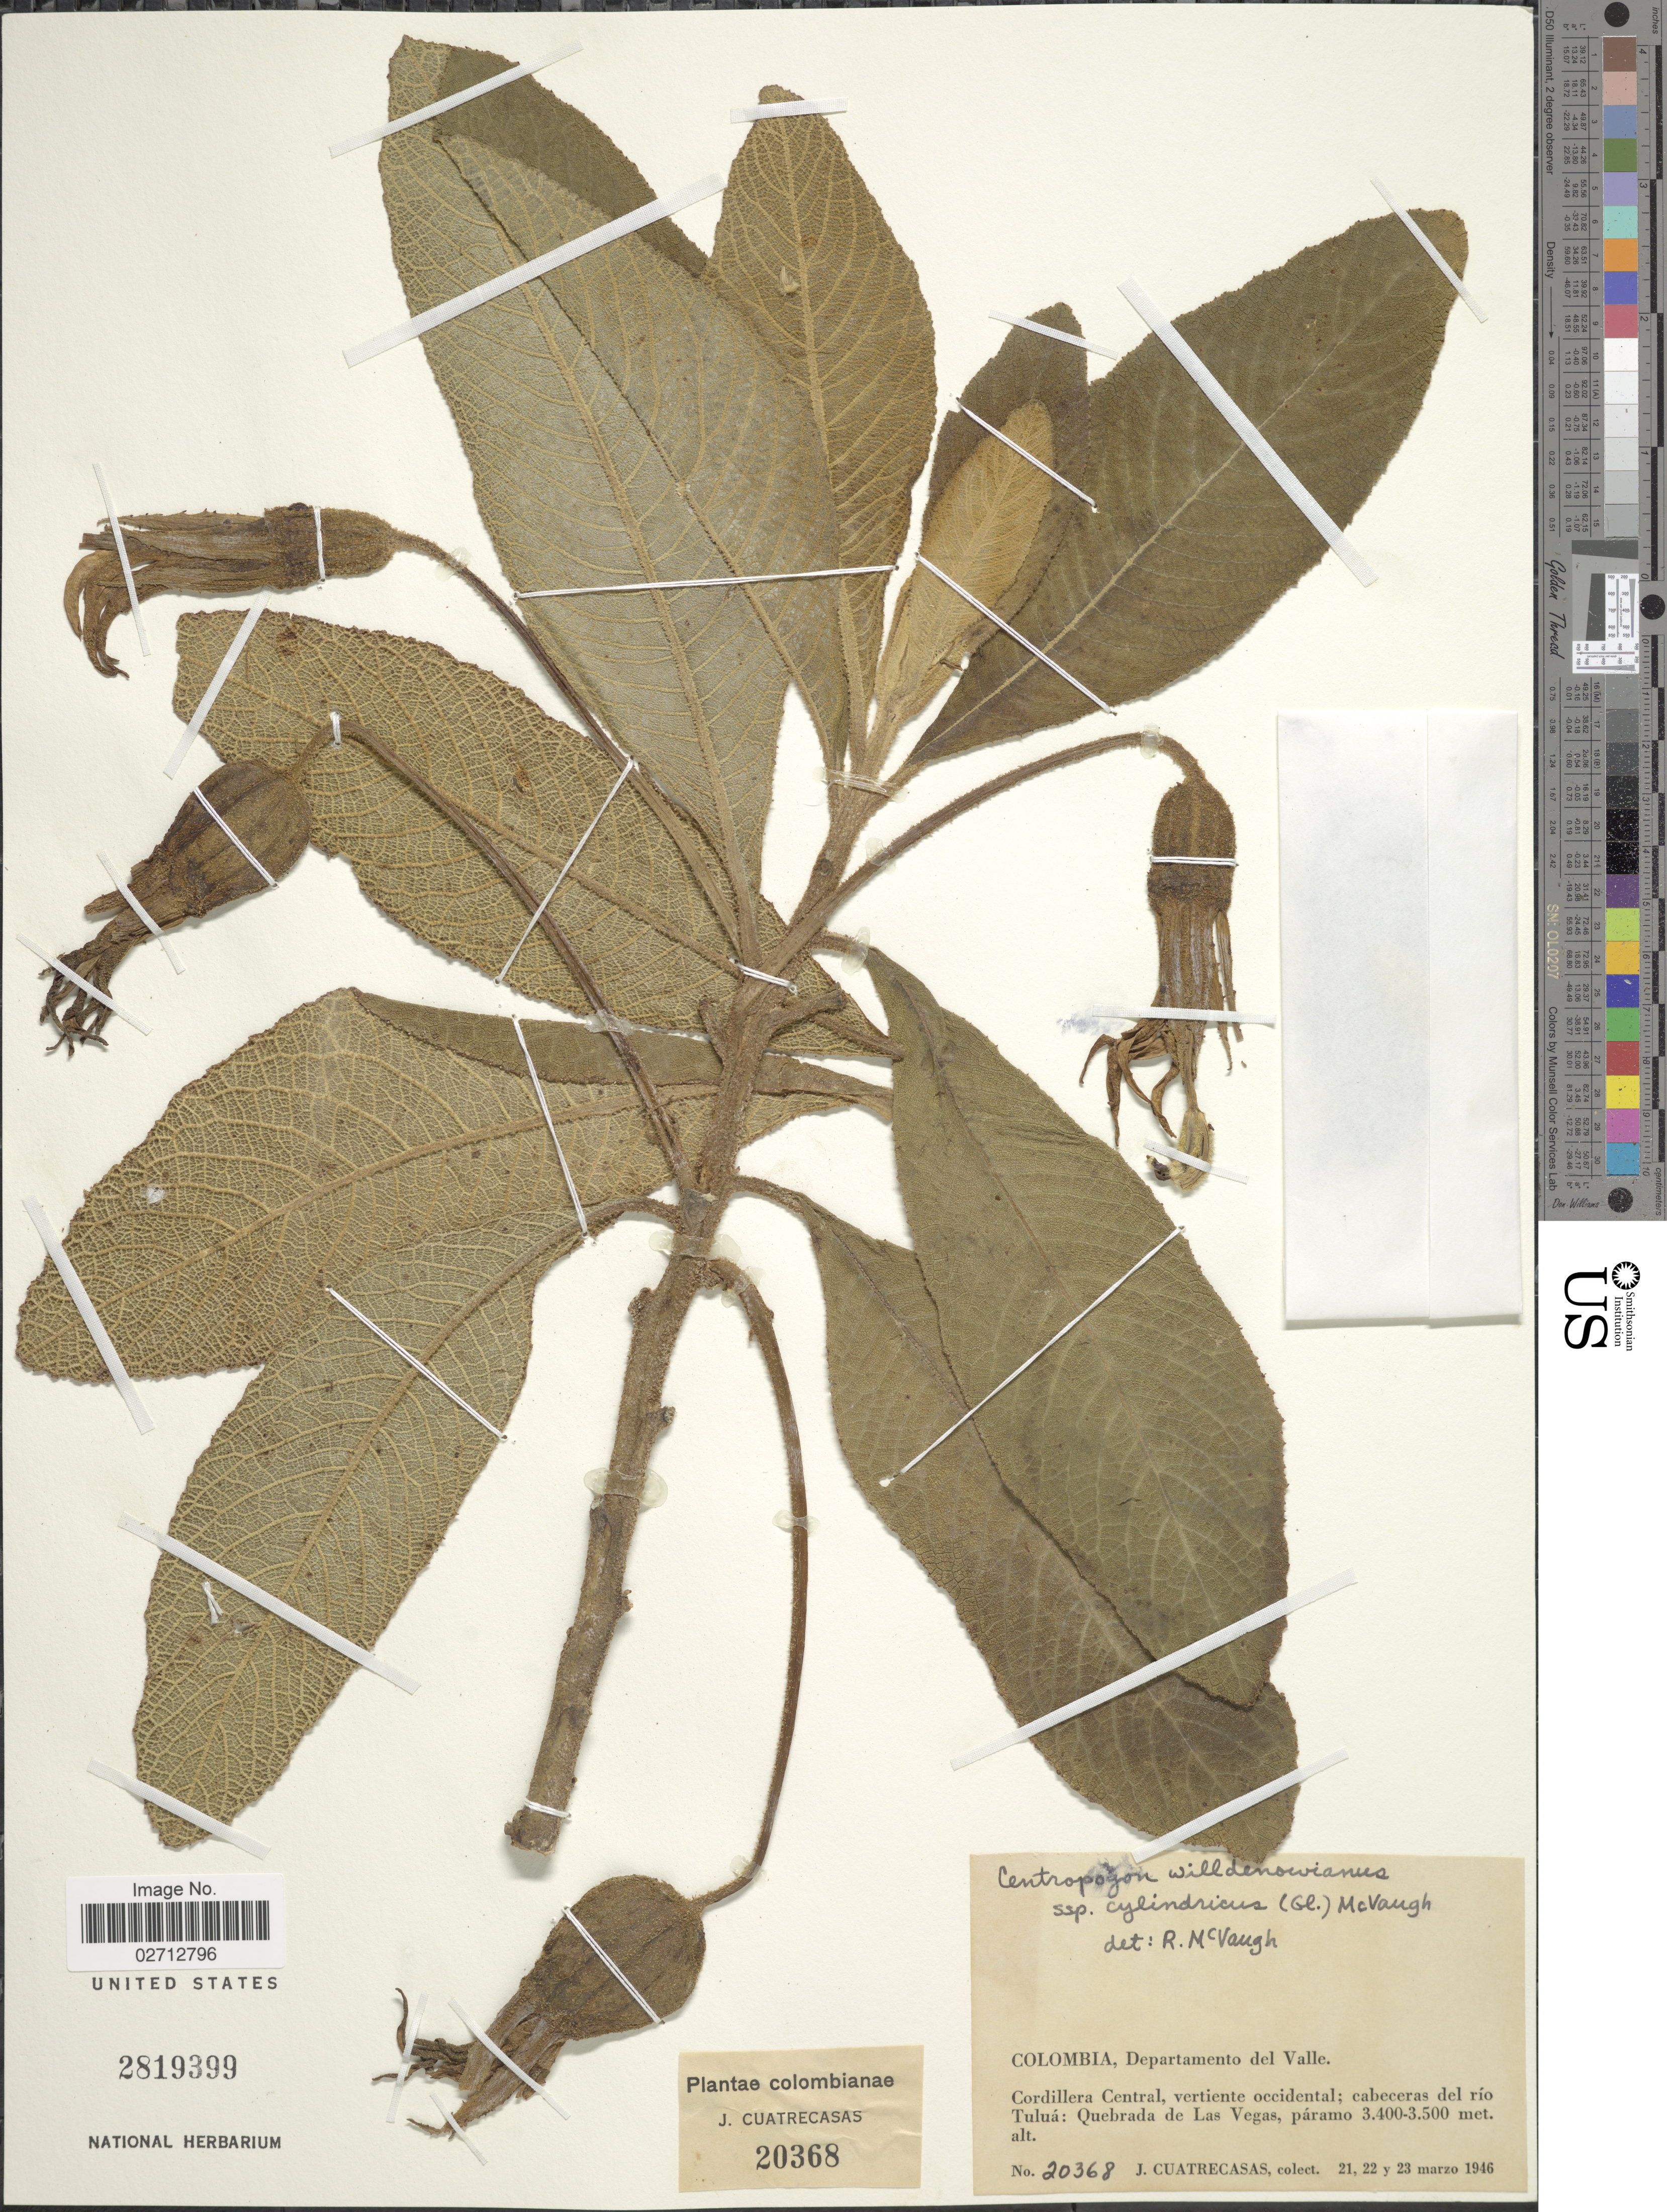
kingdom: Plantae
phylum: Tracheophyta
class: Magnoliopsida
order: Asterales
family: Campanulaceae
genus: Centropogon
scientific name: Centropogon willdenowianus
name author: (A. DC.) E. Wimm.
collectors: J. Cuatrecasas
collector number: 20368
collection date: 1946-03-21/1946-03-23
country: Colombia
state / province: Valle del Cauca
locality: Departamento del Valle. Cordillera Central, vertiente occidental; cabeceras del rio Tulua: Quebrada de Las Vegas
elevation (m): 3400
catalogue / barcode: US 2819399